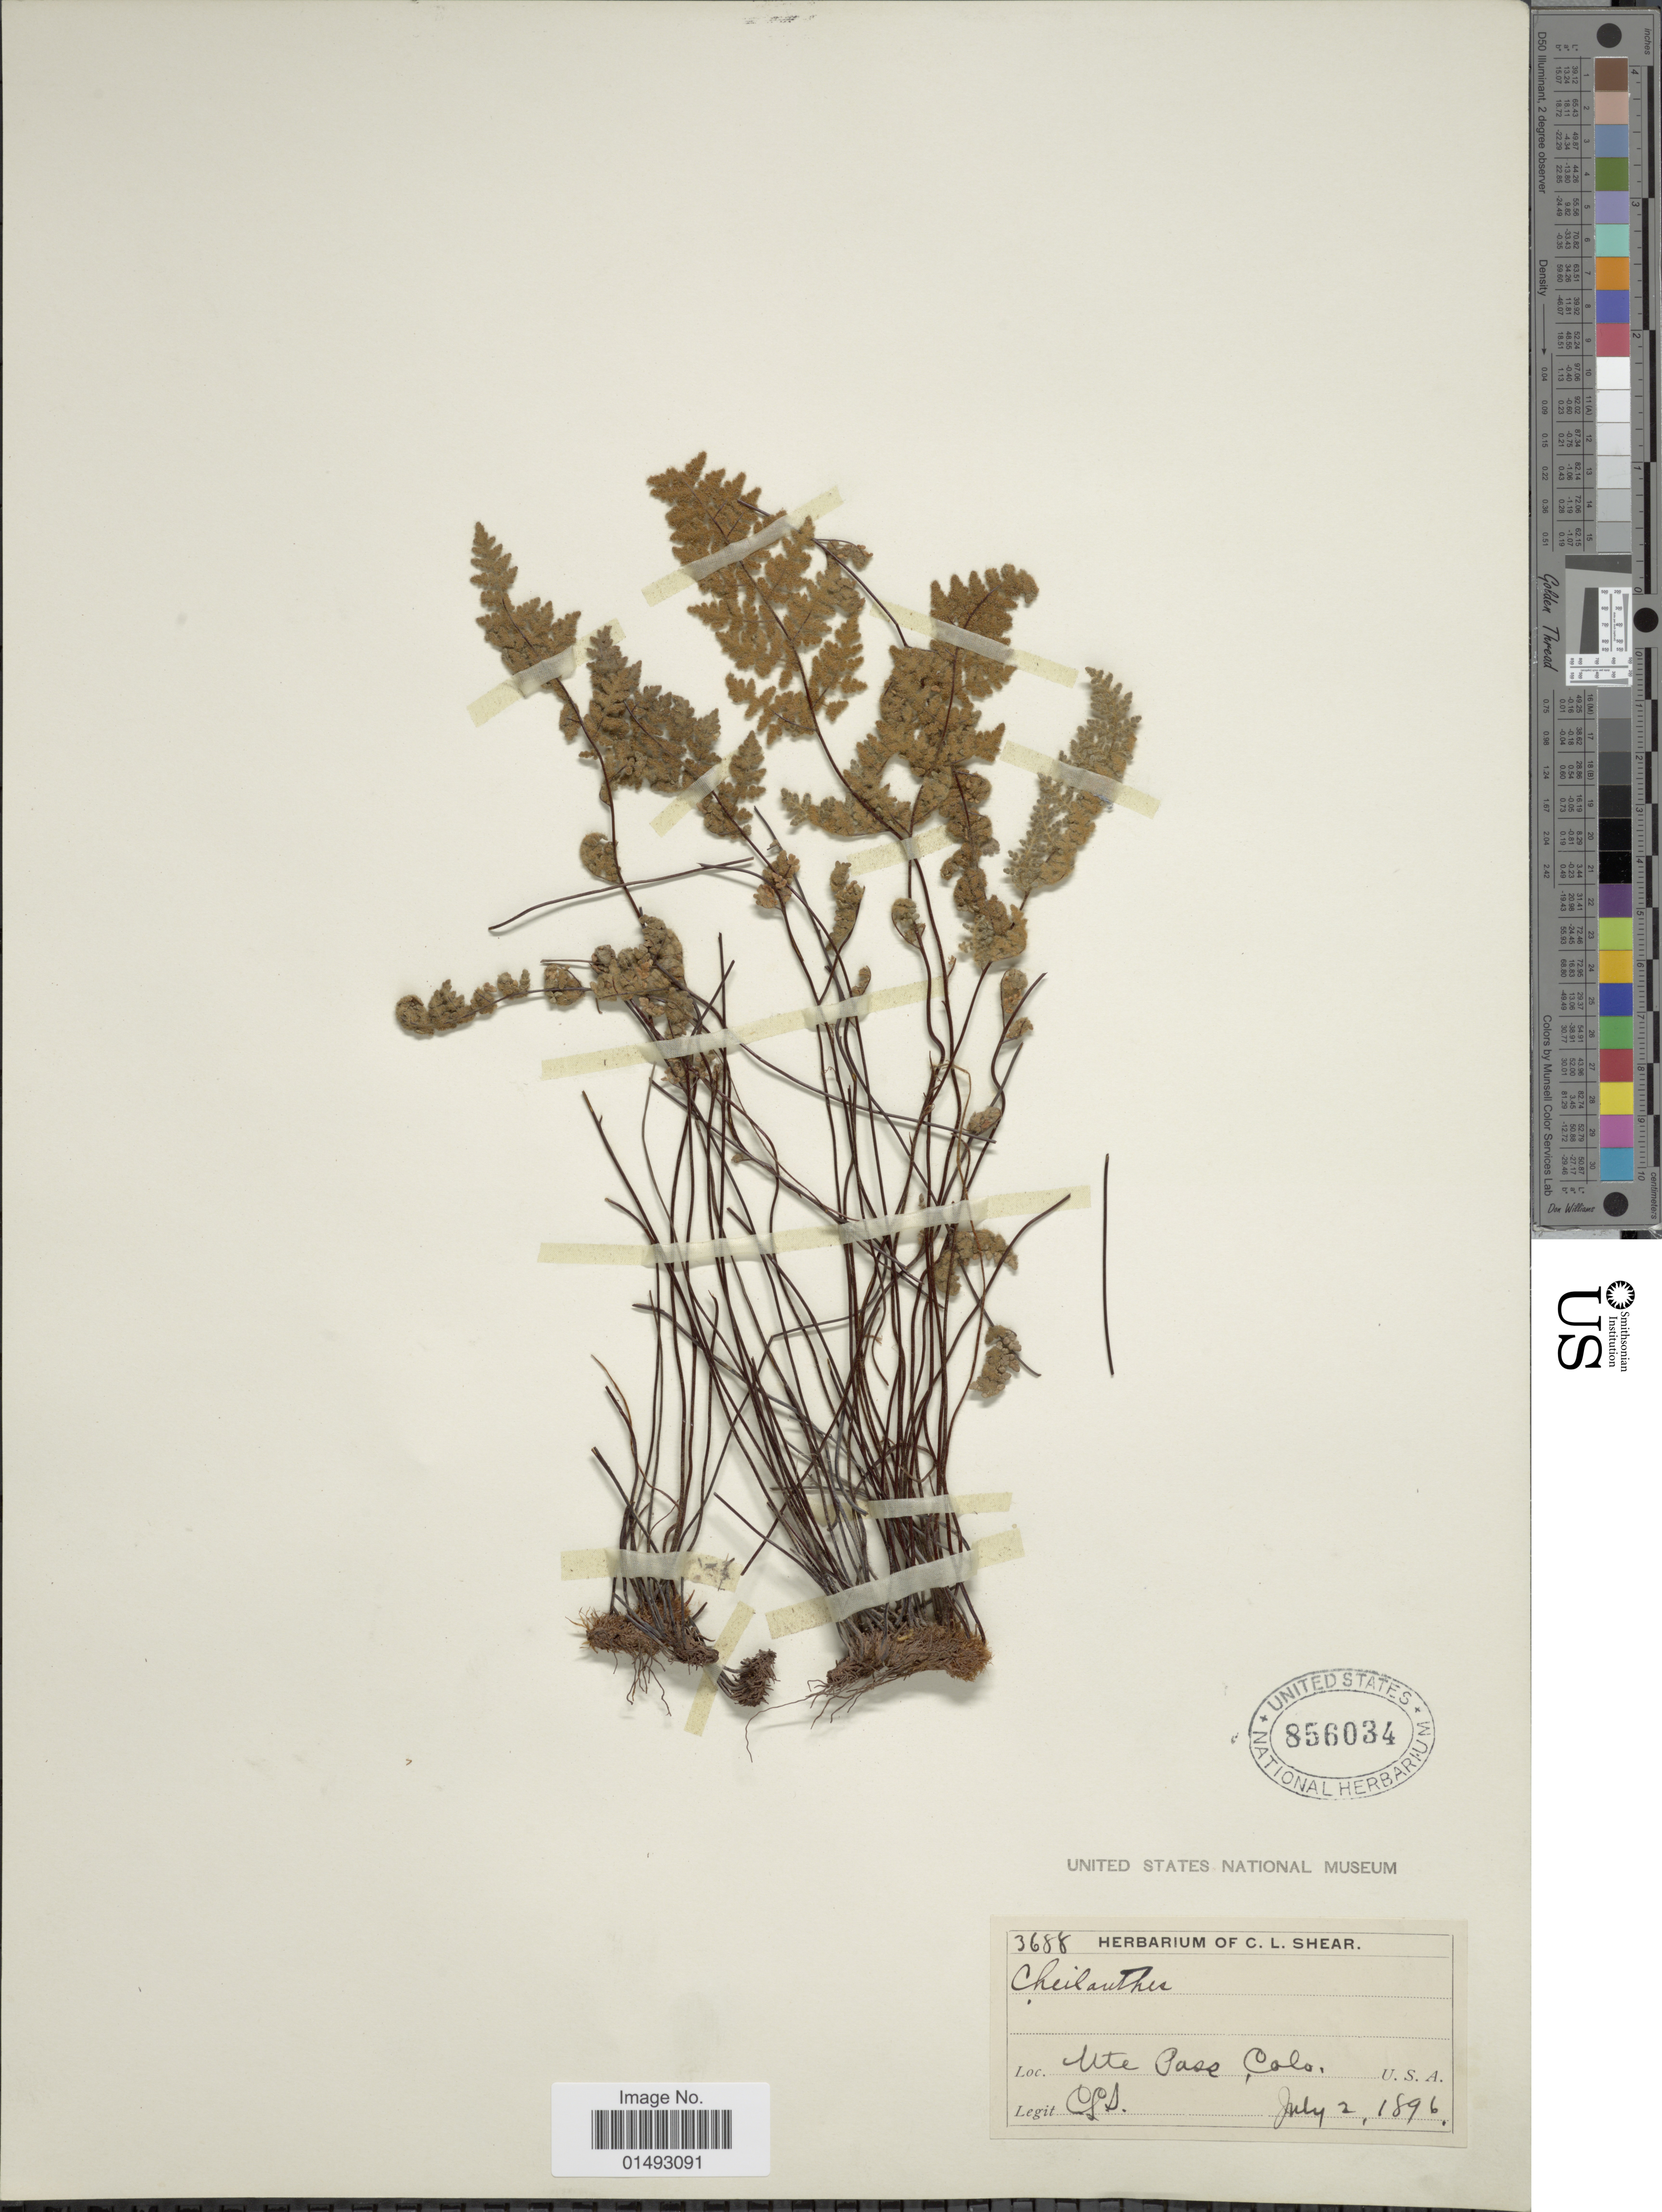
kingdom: Plantae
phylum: Tracheophyta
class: Polypodiopsida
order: Polypodiales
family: Pteridaceae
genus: Myriopteris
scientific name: Myriopteris gracilis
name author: Fée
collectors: C. L. Shear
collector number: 3688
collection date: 1896-07-02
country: United States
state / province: Colorado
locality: Mte Pass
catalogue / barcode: US 856034